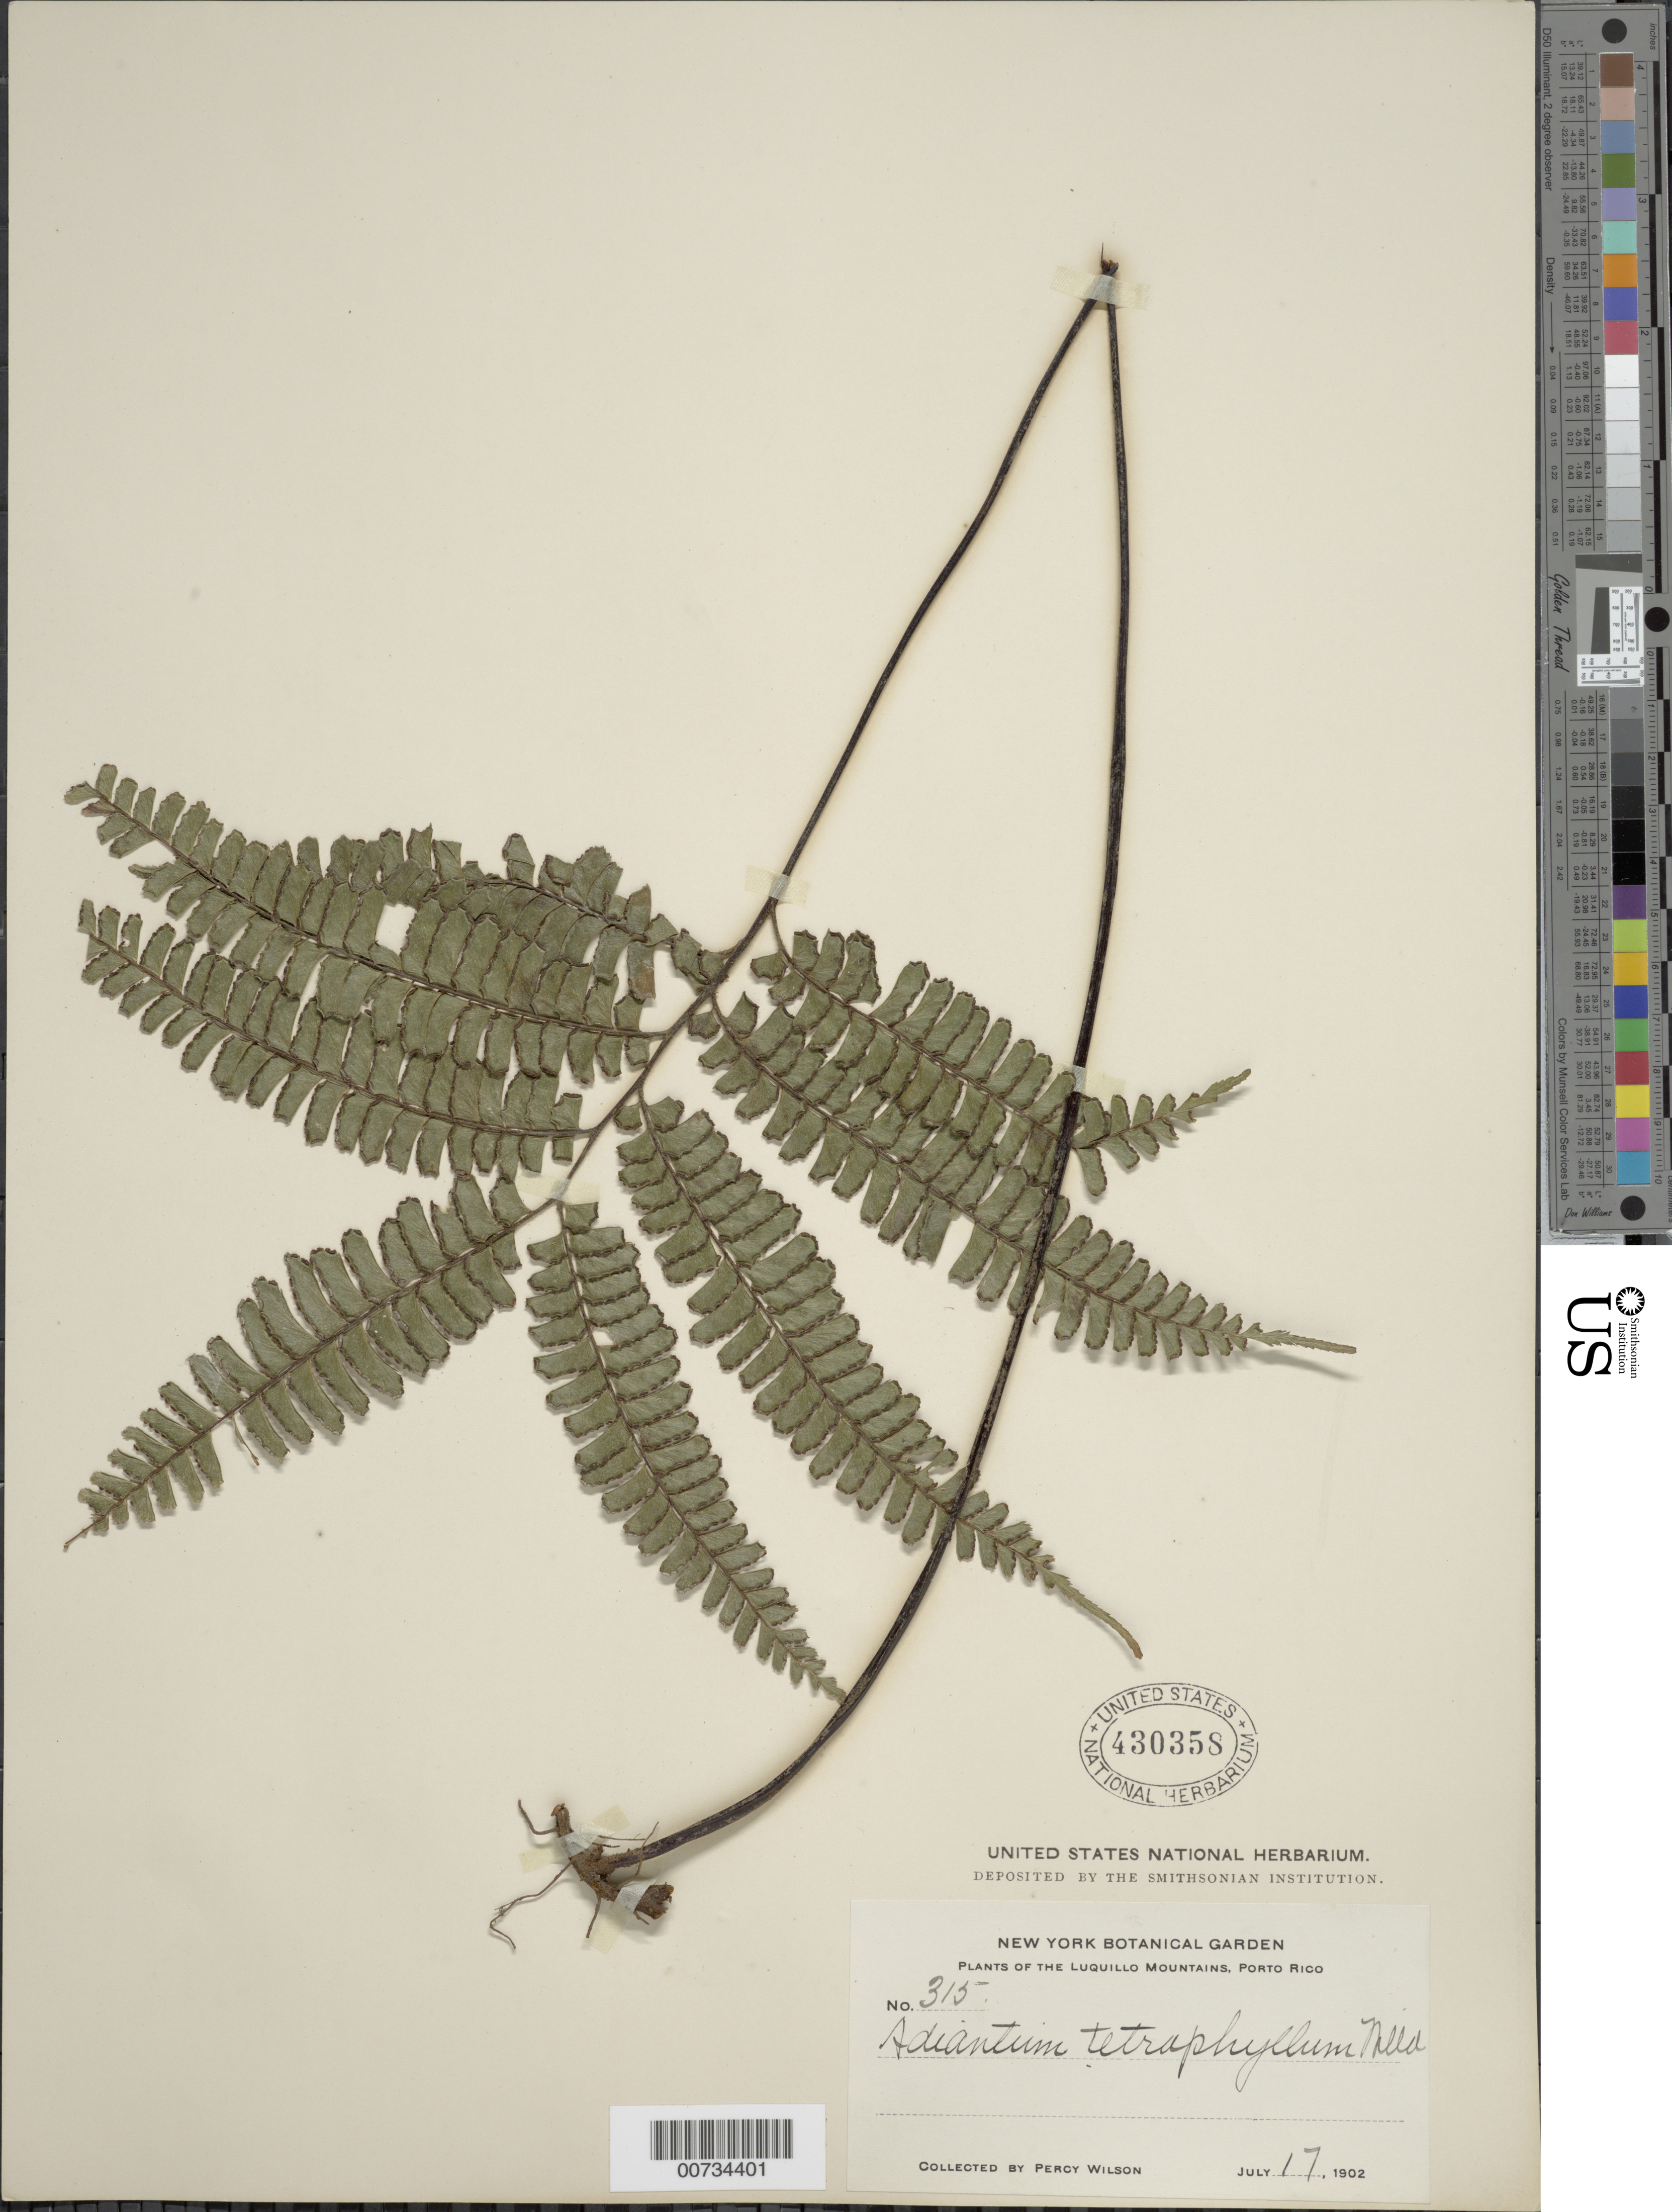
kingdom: Plantae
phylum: Tracheophyta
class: Polypodiopsida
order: Polypodiales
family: Pteridaceae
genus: Adiantum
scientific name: Adiantum tetraphyllum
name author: Humb. & Bonpl. ex Willd.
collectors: P. Wilson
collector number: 315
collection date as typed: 17 Jul 1902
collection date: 1902-07-17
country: Puerto Rico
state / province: Luquillo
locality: Luquillo Mts.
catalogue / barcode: US 430358